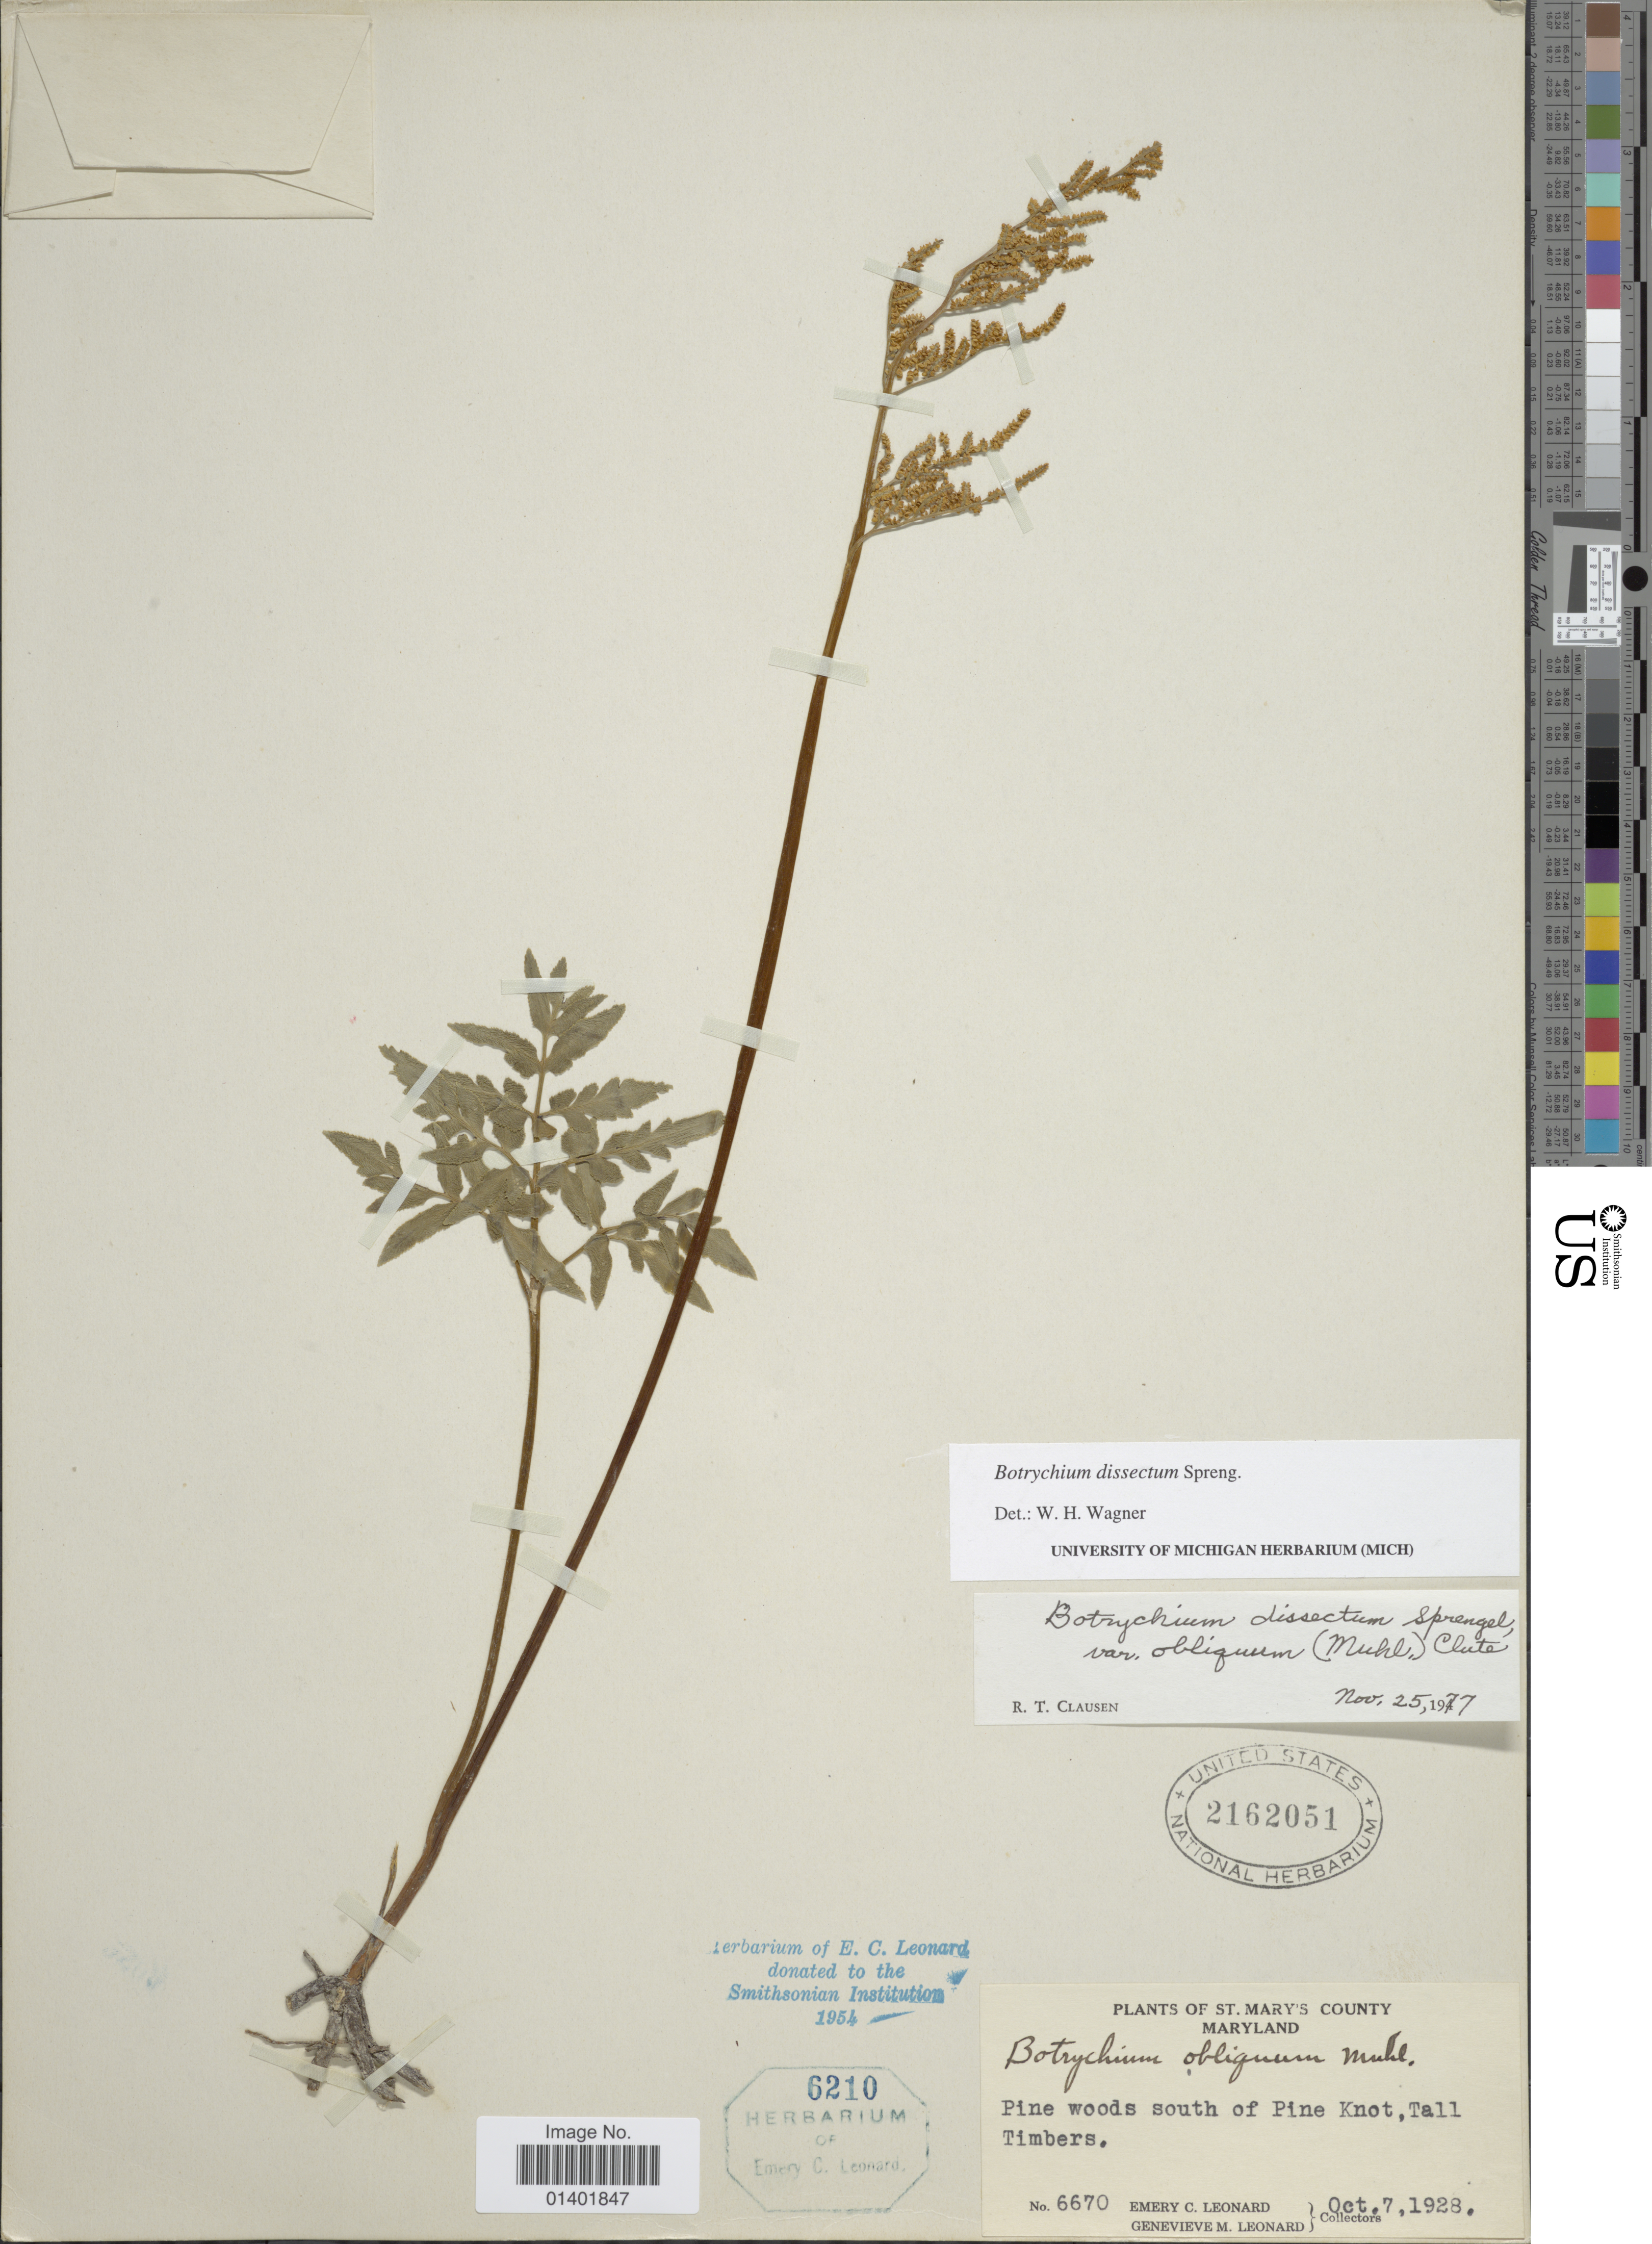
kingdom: Plantae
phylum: Tracheophyta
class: Polypodiopsida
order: Ophioglossales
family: Ophioglossaceae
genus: Botrychium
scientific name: Botrychium dissectum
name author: Spreng.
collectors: E. C. Leonard & G. M. Leonard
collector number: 6670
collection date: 1928-10-07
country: United States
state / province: Maryland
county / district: St. Mary's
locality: St. Mary's County, Pine woods south of Pine Knot, Tall Timbers.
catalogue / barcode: US 2162051